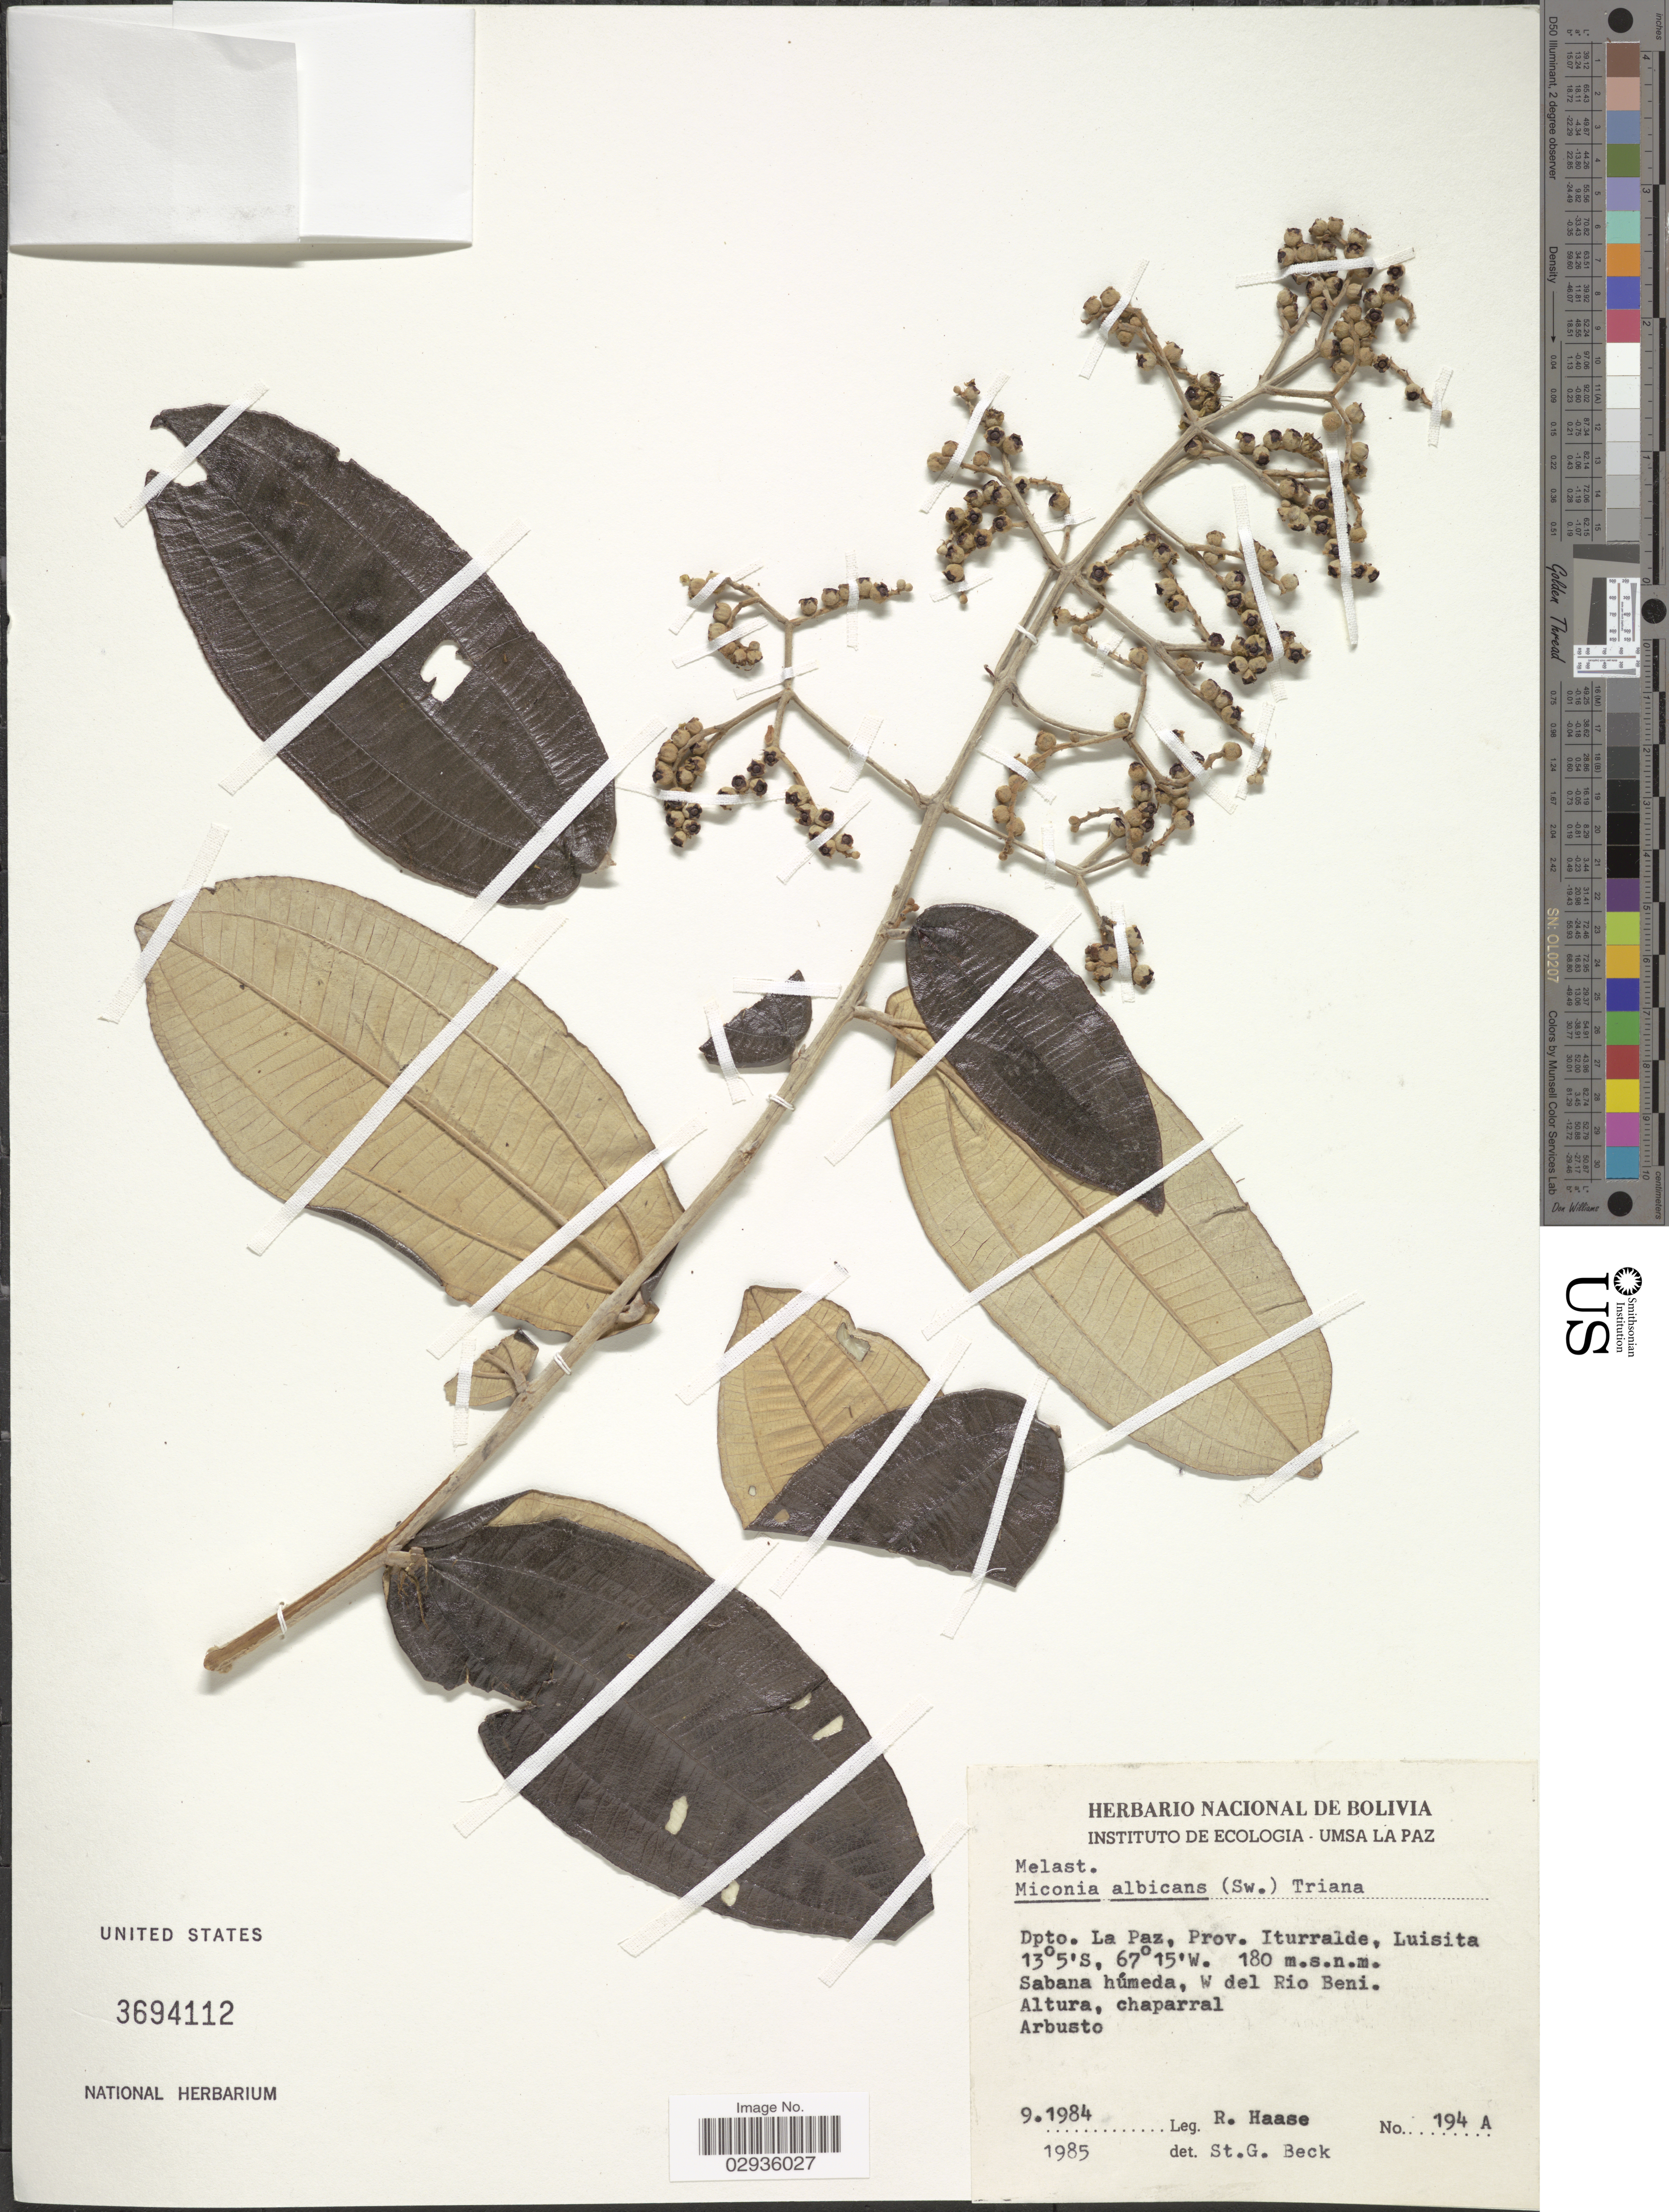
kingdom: Plantae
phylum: Tracheophyta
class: Magnoliopsida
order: Myrtales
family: Melastomataceae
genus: Miconia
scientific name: Miconia albicans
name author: (Sw.) Steud.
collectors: R. Haase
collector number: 194 A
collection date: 1984-09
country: Bolivia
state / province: La Paz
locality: Dpto. La Paz, Prov. Iturraldem Luisita.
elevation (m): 180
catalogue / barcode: US 3694112